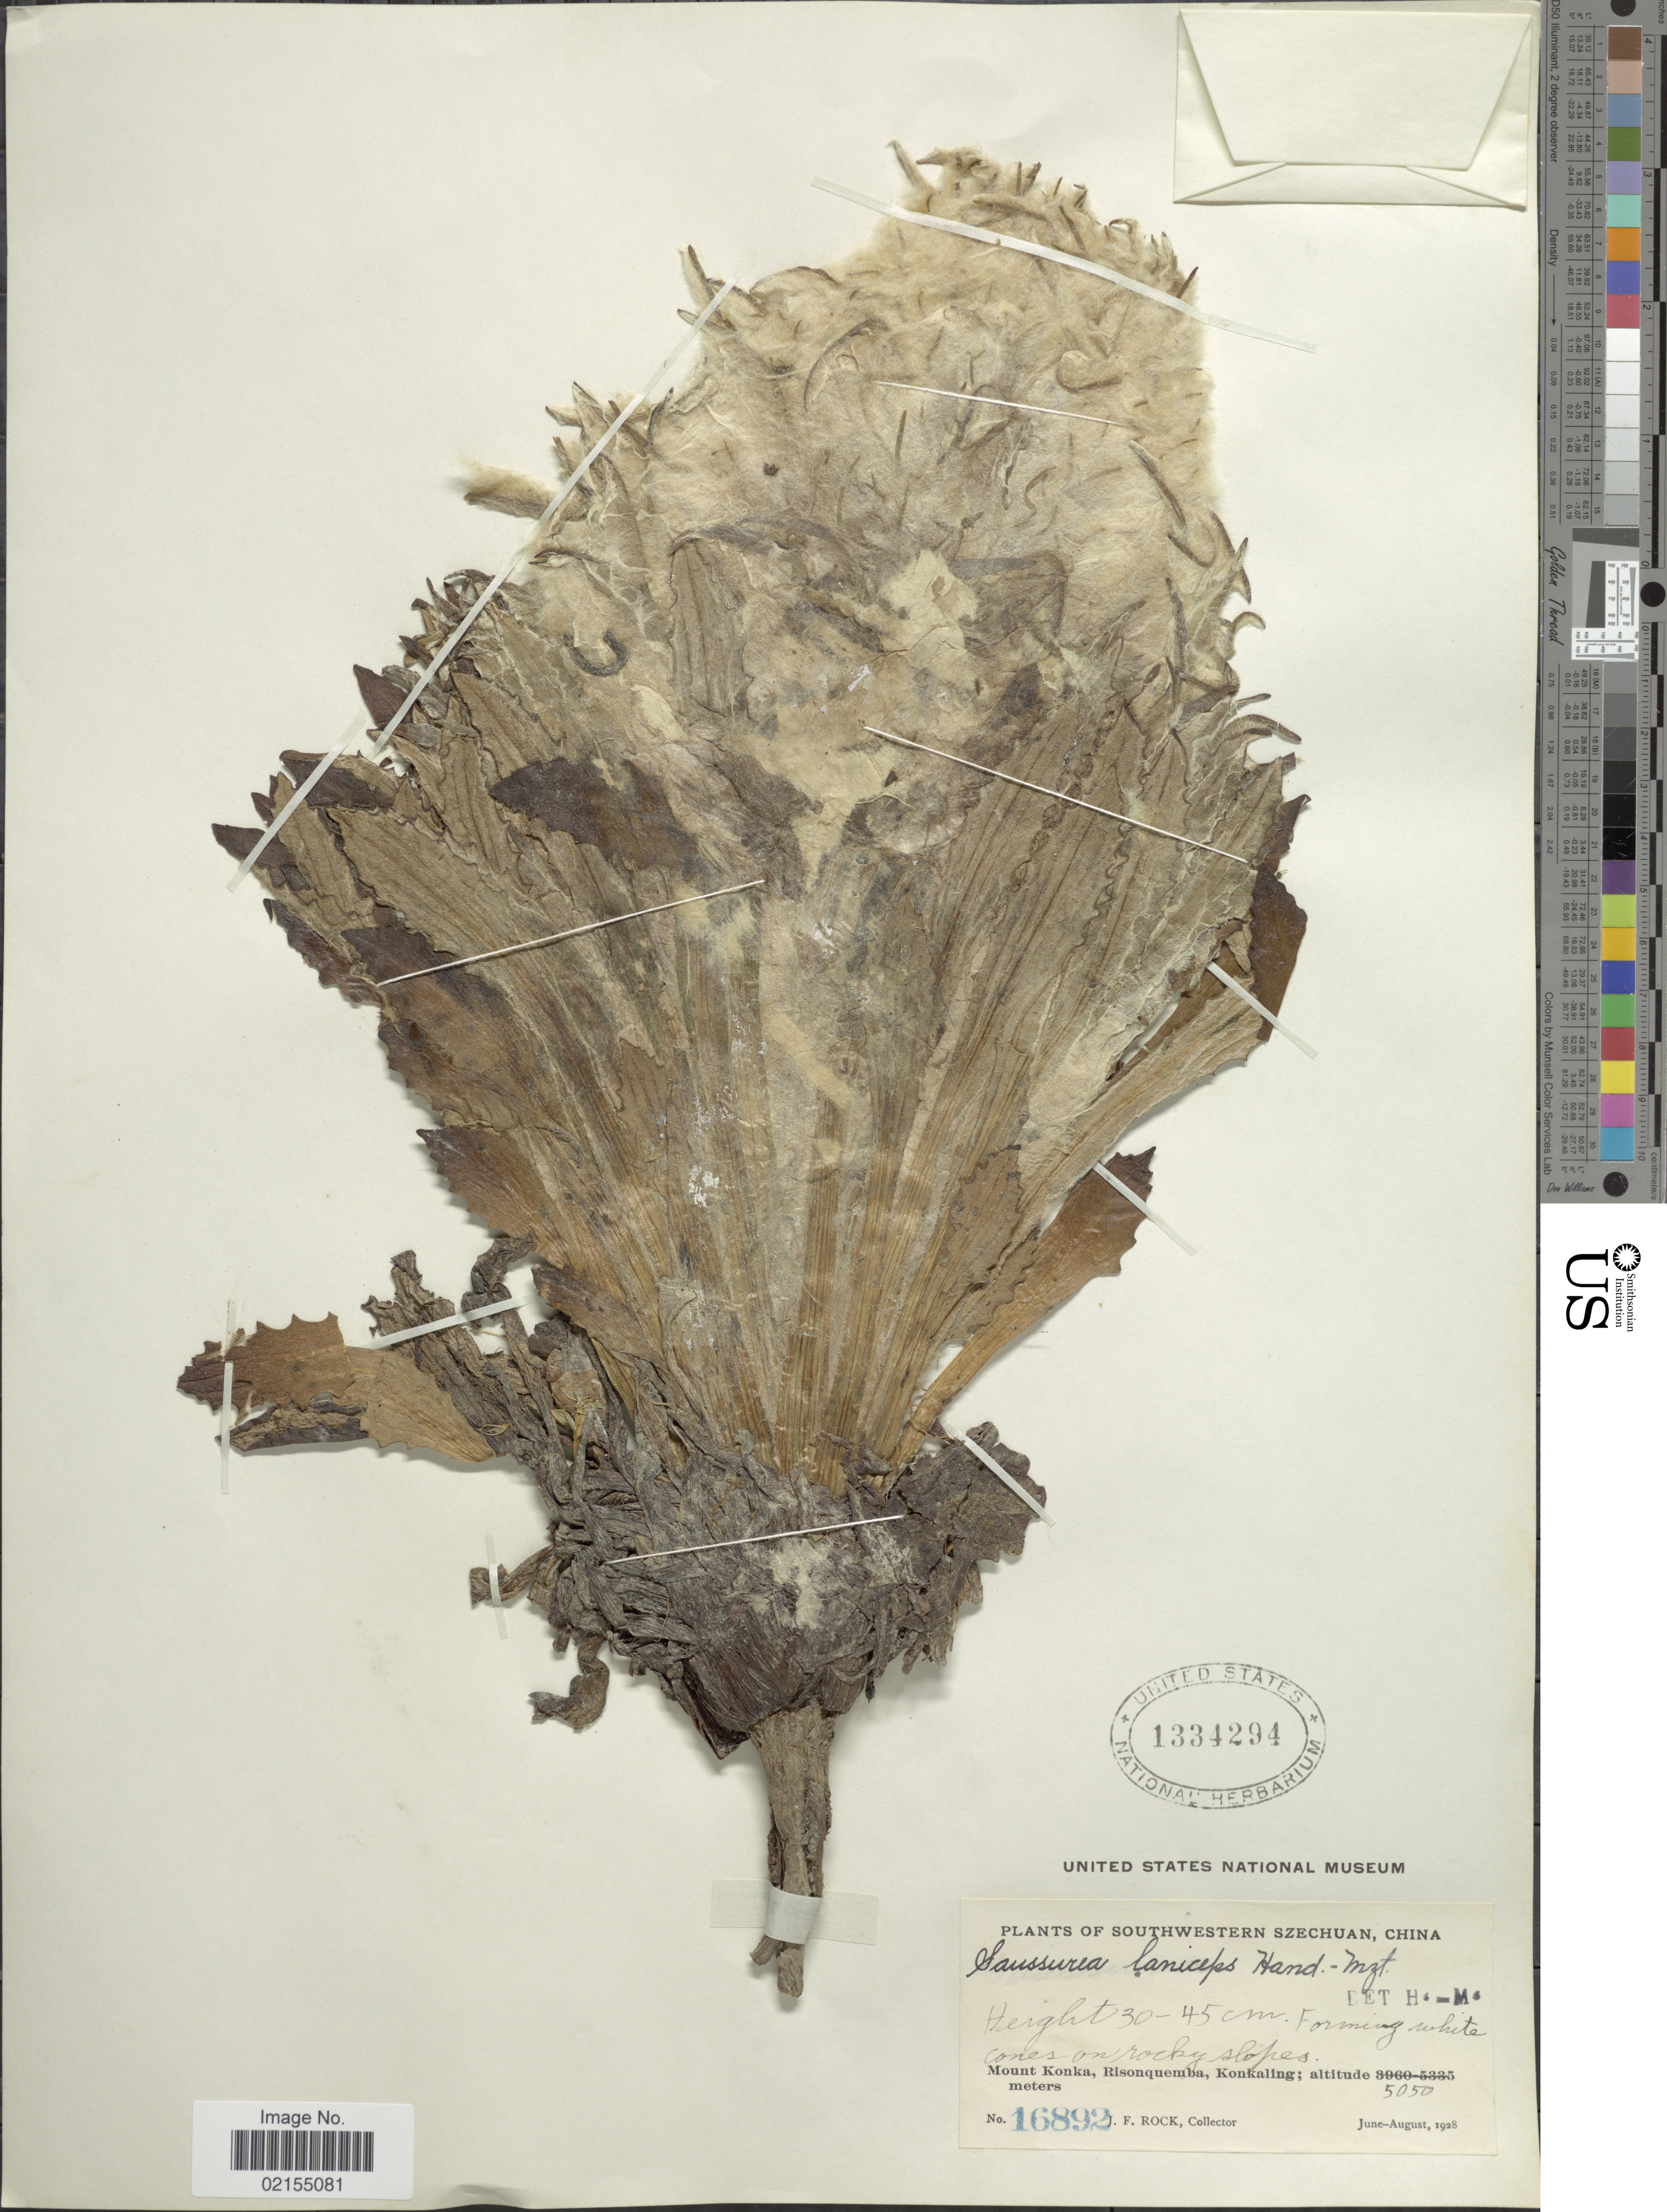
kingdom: Plantae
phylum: Tracheophyta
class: Magnoliopsida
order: Asterales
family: Asteraceae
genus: Saussurea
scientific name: Saussurea laniceps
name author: Hand.-Mazz.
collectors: J. Rock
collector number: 16892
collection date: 1928-06/1928-08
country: China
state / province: Sichuan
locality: Southwestrrn Szechuan, China, Mount Konka, Risonquemba, Konkaling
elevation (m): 5050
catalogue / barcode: US 1334294